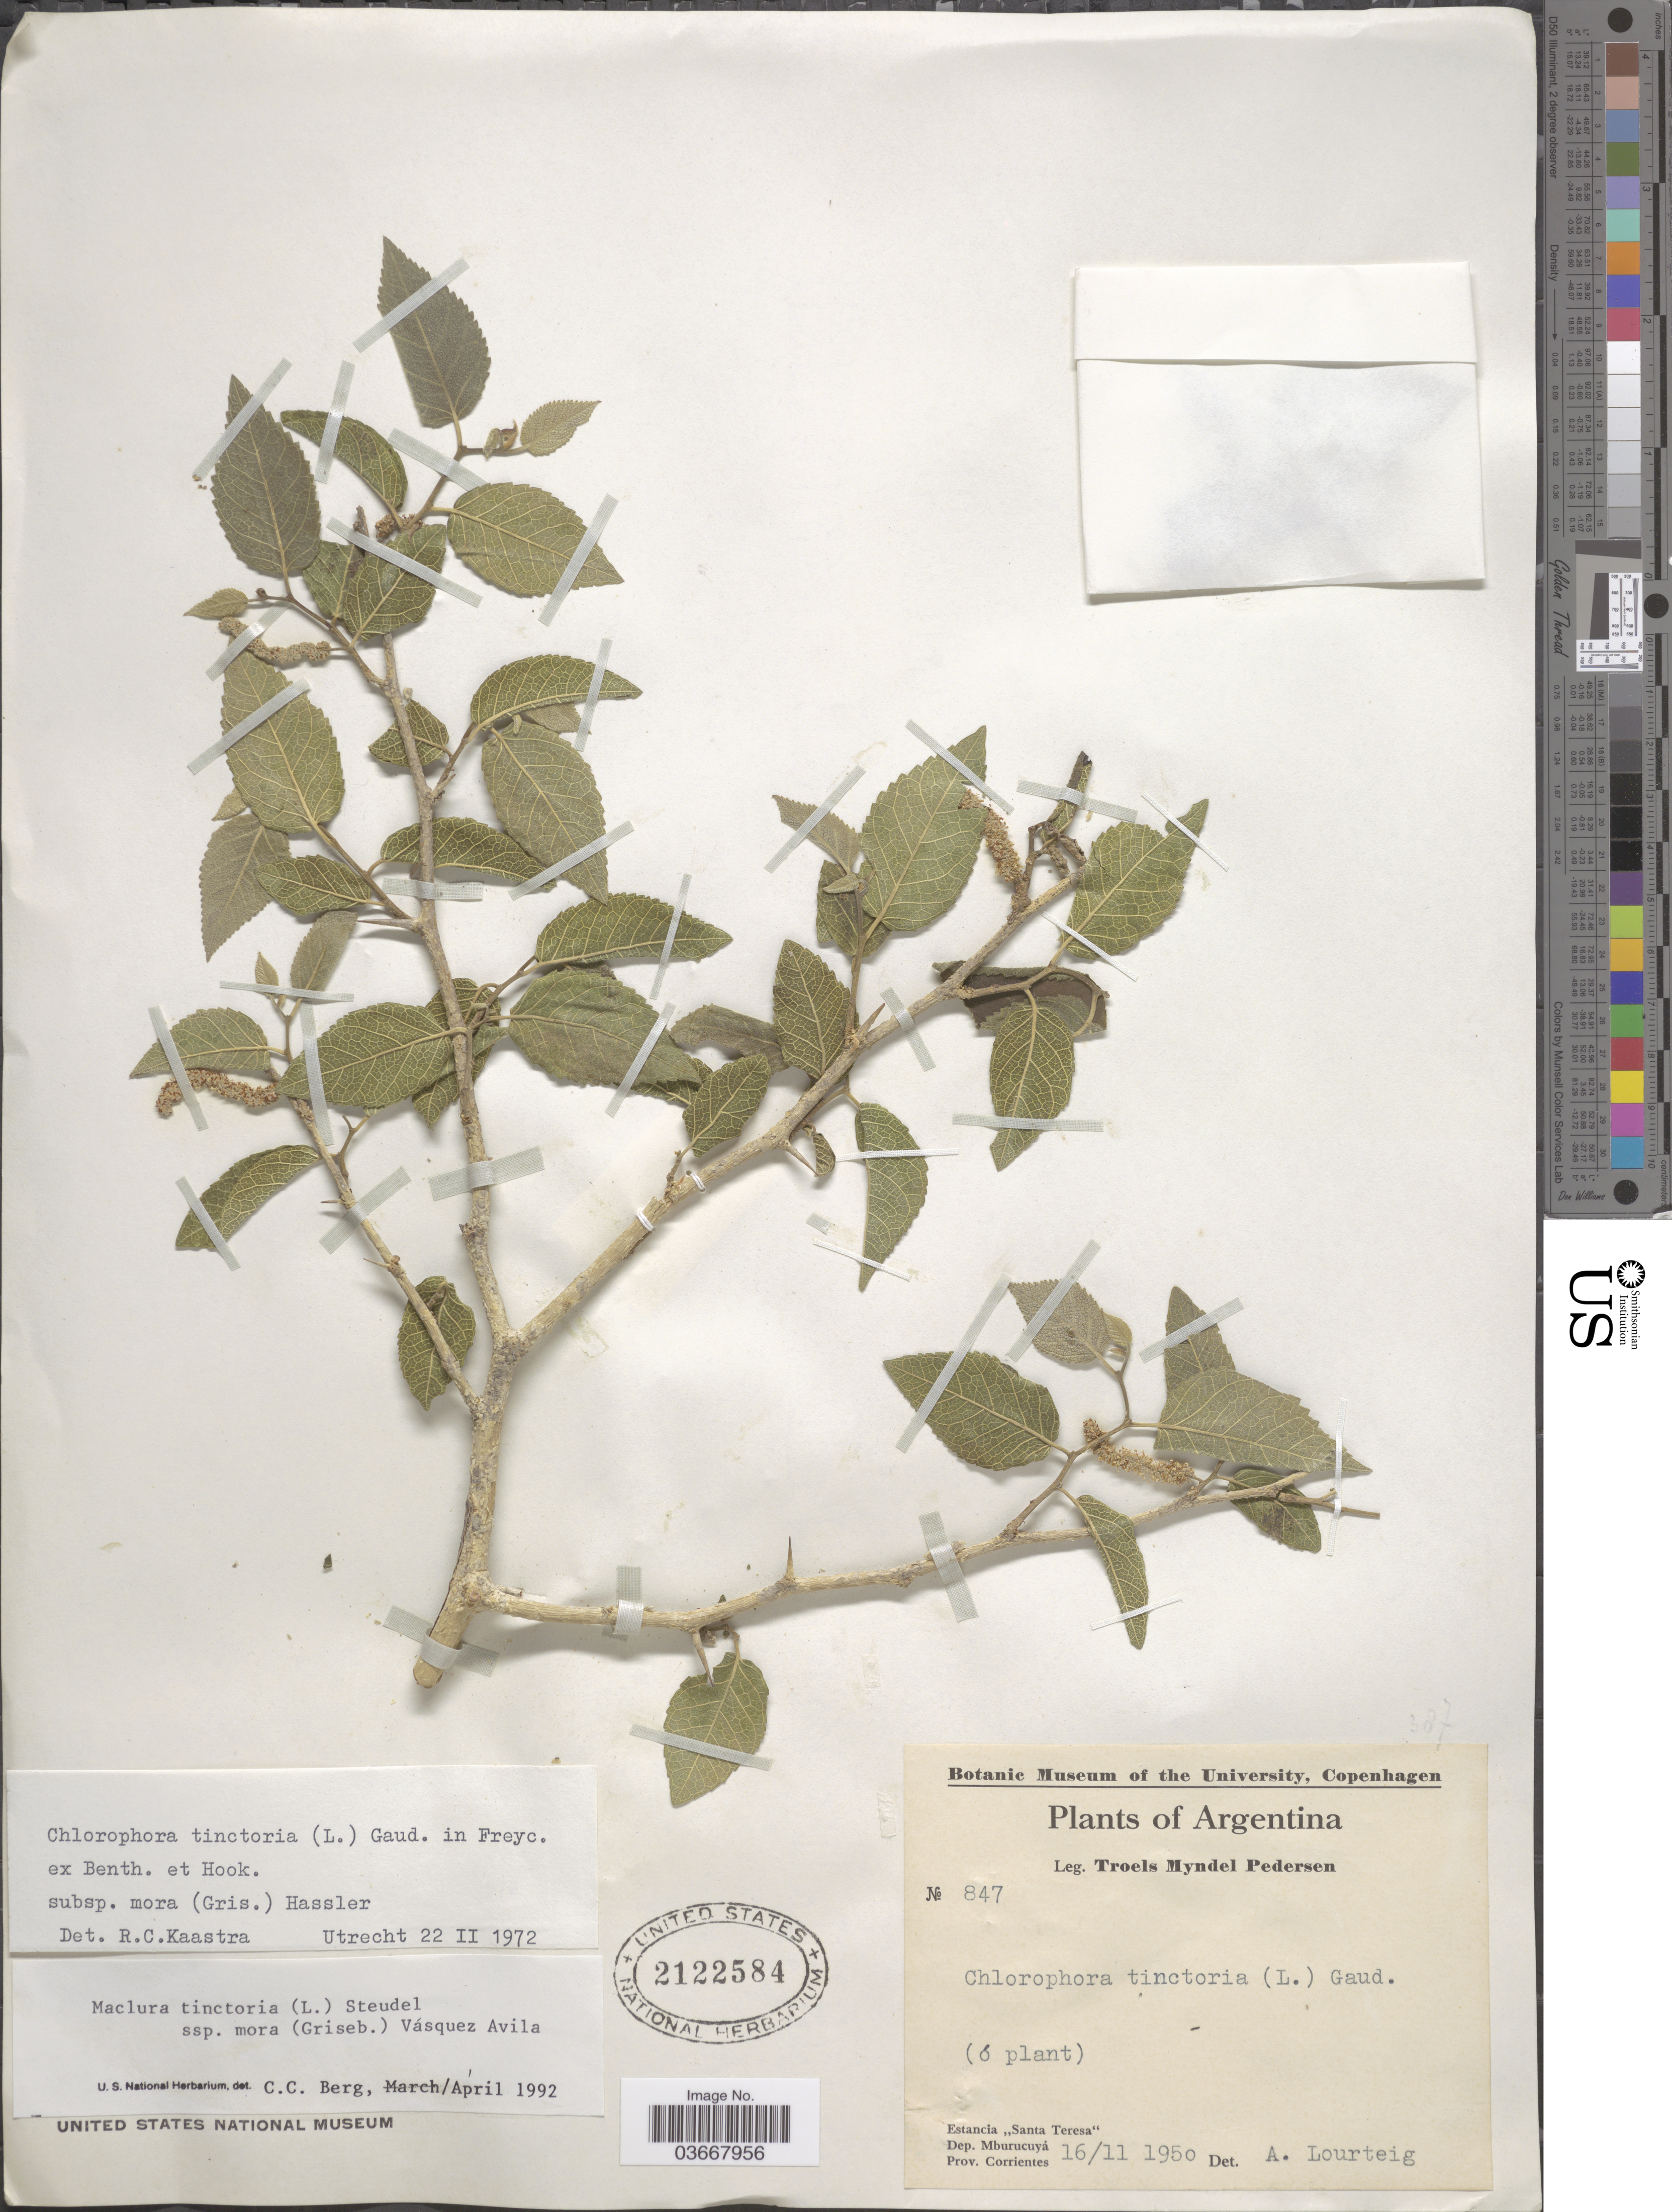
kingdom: Plantae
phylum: Tracheophyta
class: Magnoliopsida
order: Rosales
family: Moraceae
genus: Maclura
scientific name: Maclura tinctoria subsp. mora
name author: (Griseb.) Vázq. Avila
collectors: T. Pederson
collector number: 847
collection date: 1950-11-16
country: Argentina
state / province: Corrientes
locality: Estancia "Santa Teresa". Dep. Mburucuyá.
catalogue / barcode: US 2122584